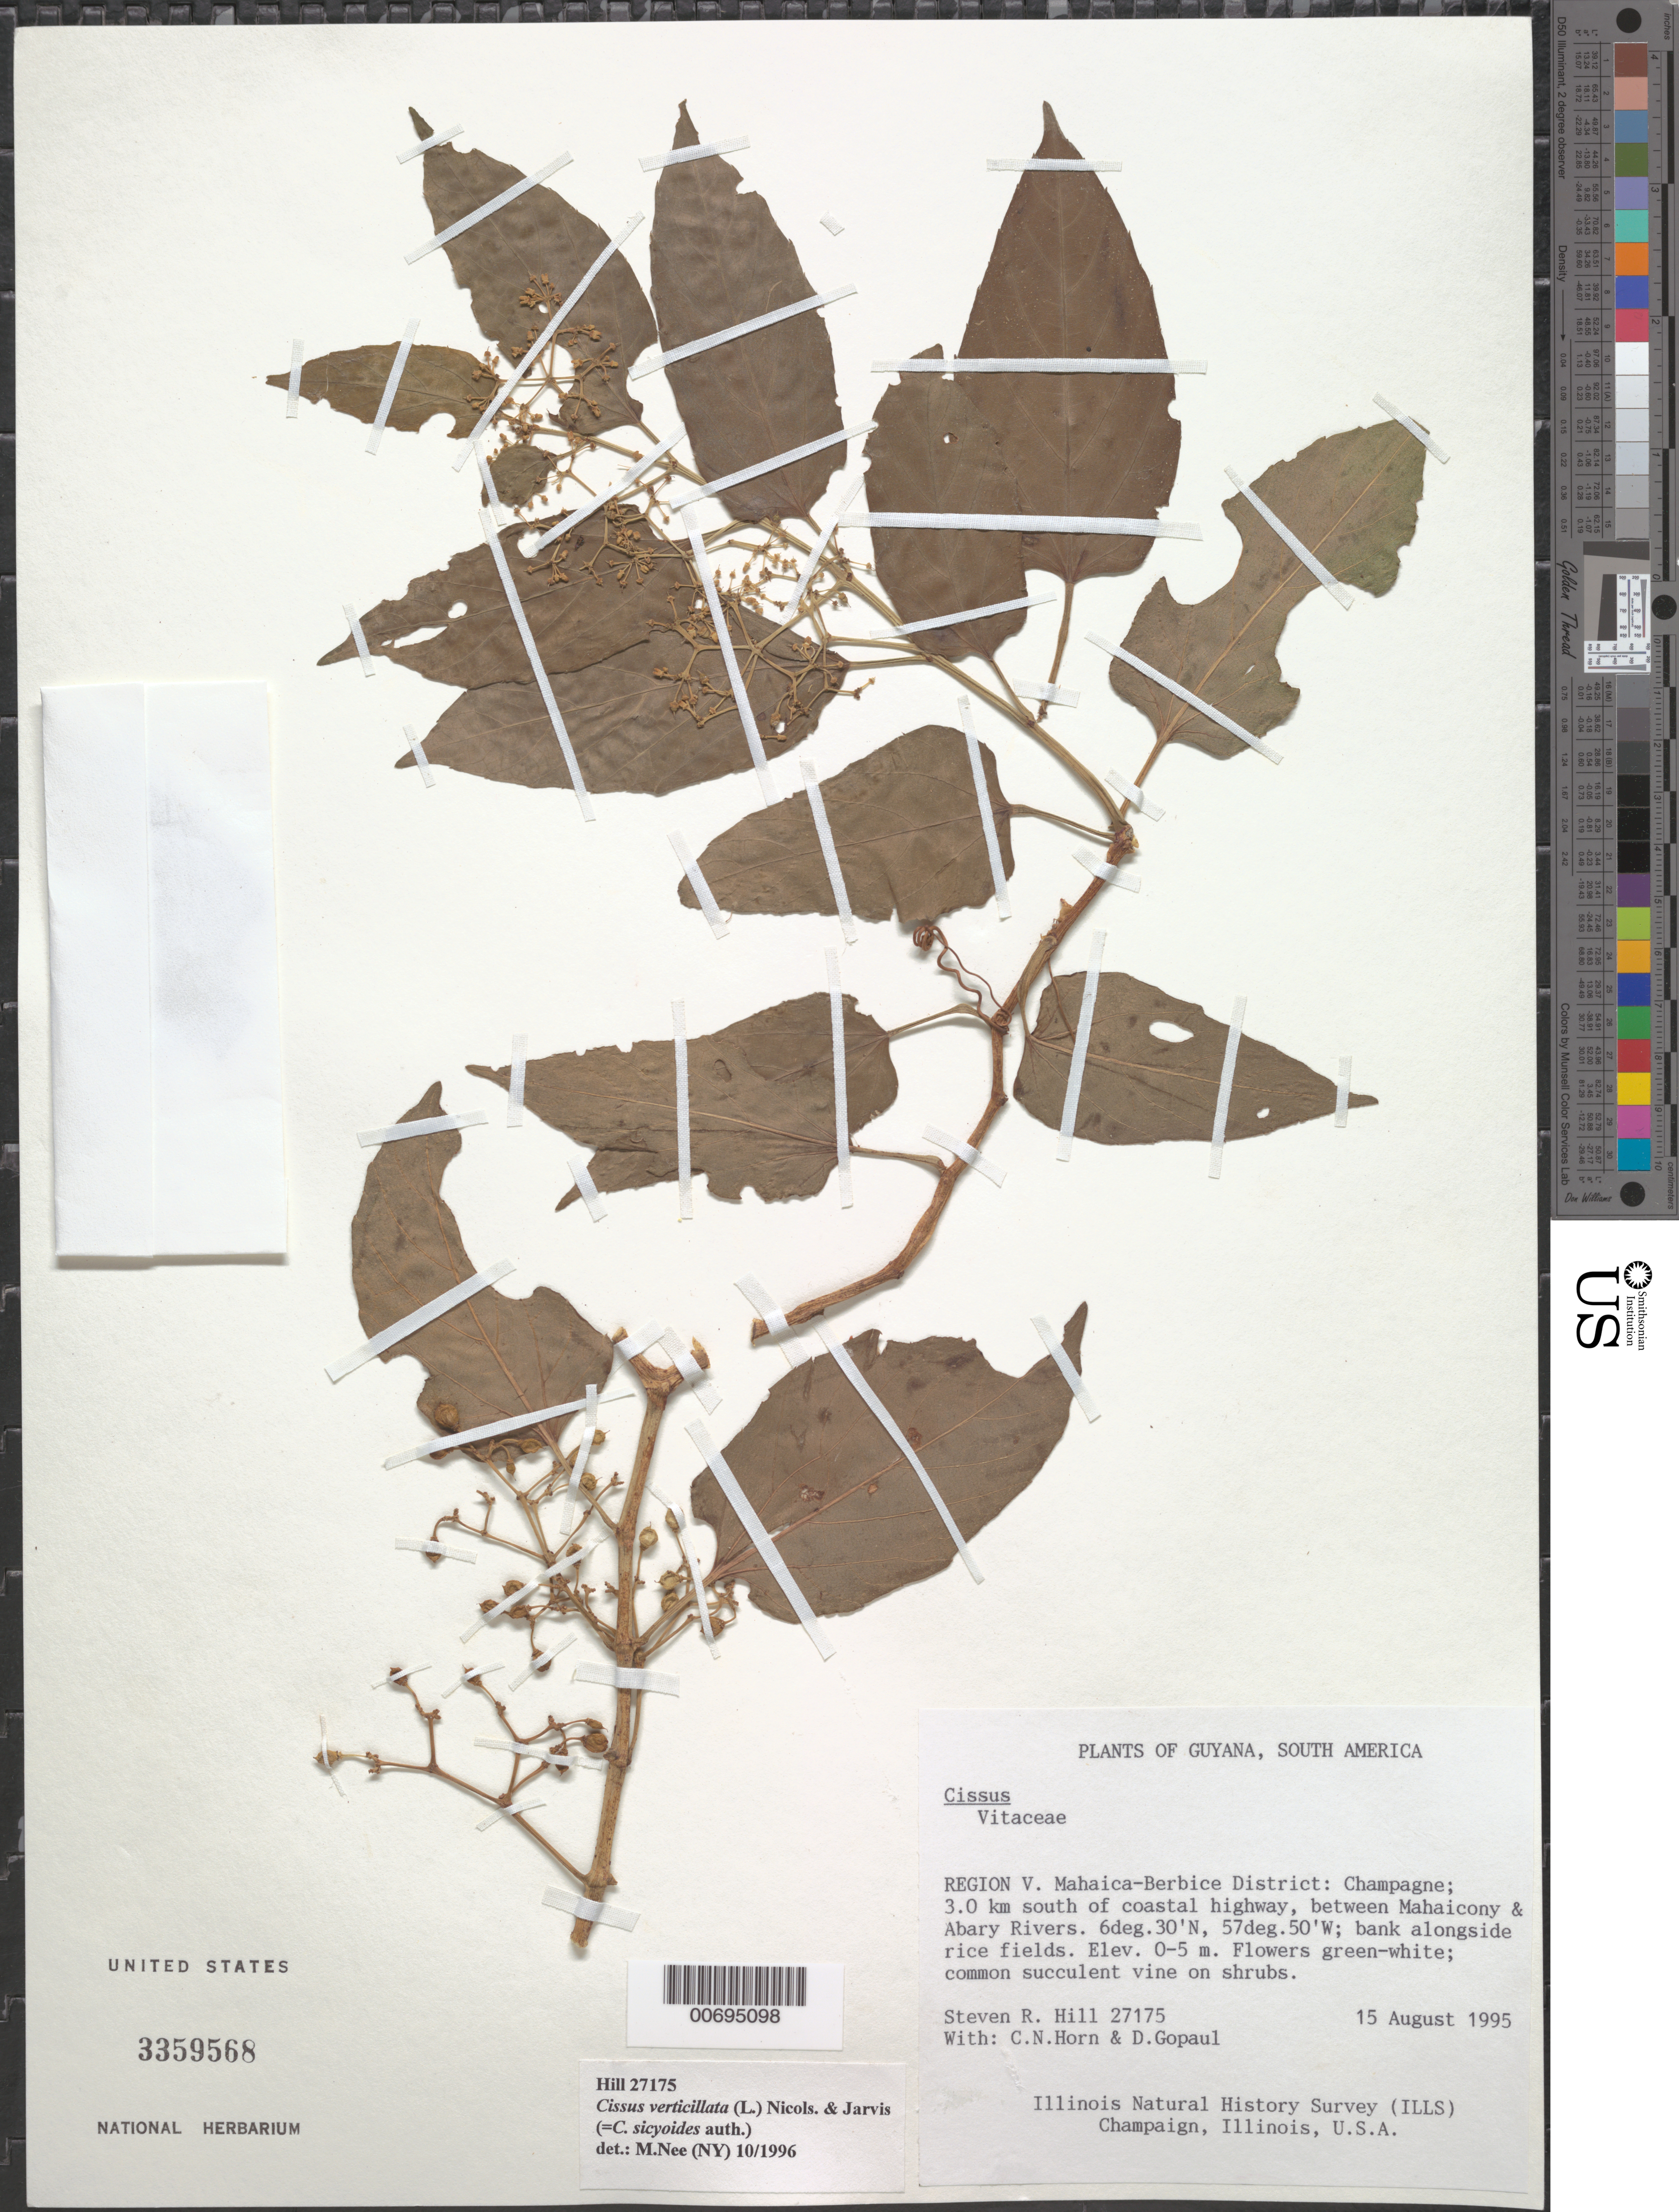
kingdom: Plantae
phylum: Tracheophyta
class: Magnoliopsida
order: Vitales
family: Vitaceae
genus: Cissus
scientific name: Cissus verticillata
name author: (L.) Nicolson & C.E. Jarvis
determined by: Nee, Michael H.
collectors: S. R. Hill, C. N. Horn & D. Gopaul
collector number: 27175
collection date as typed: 15-Aug-95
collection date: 1995-08-15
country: Guyana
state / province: Mahaica-Berbice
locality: Champagne; 3 km S of coastal hwy., betw. Mahaicony & Abary R.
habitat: Bank along side rice fields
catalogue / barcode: US 3359568